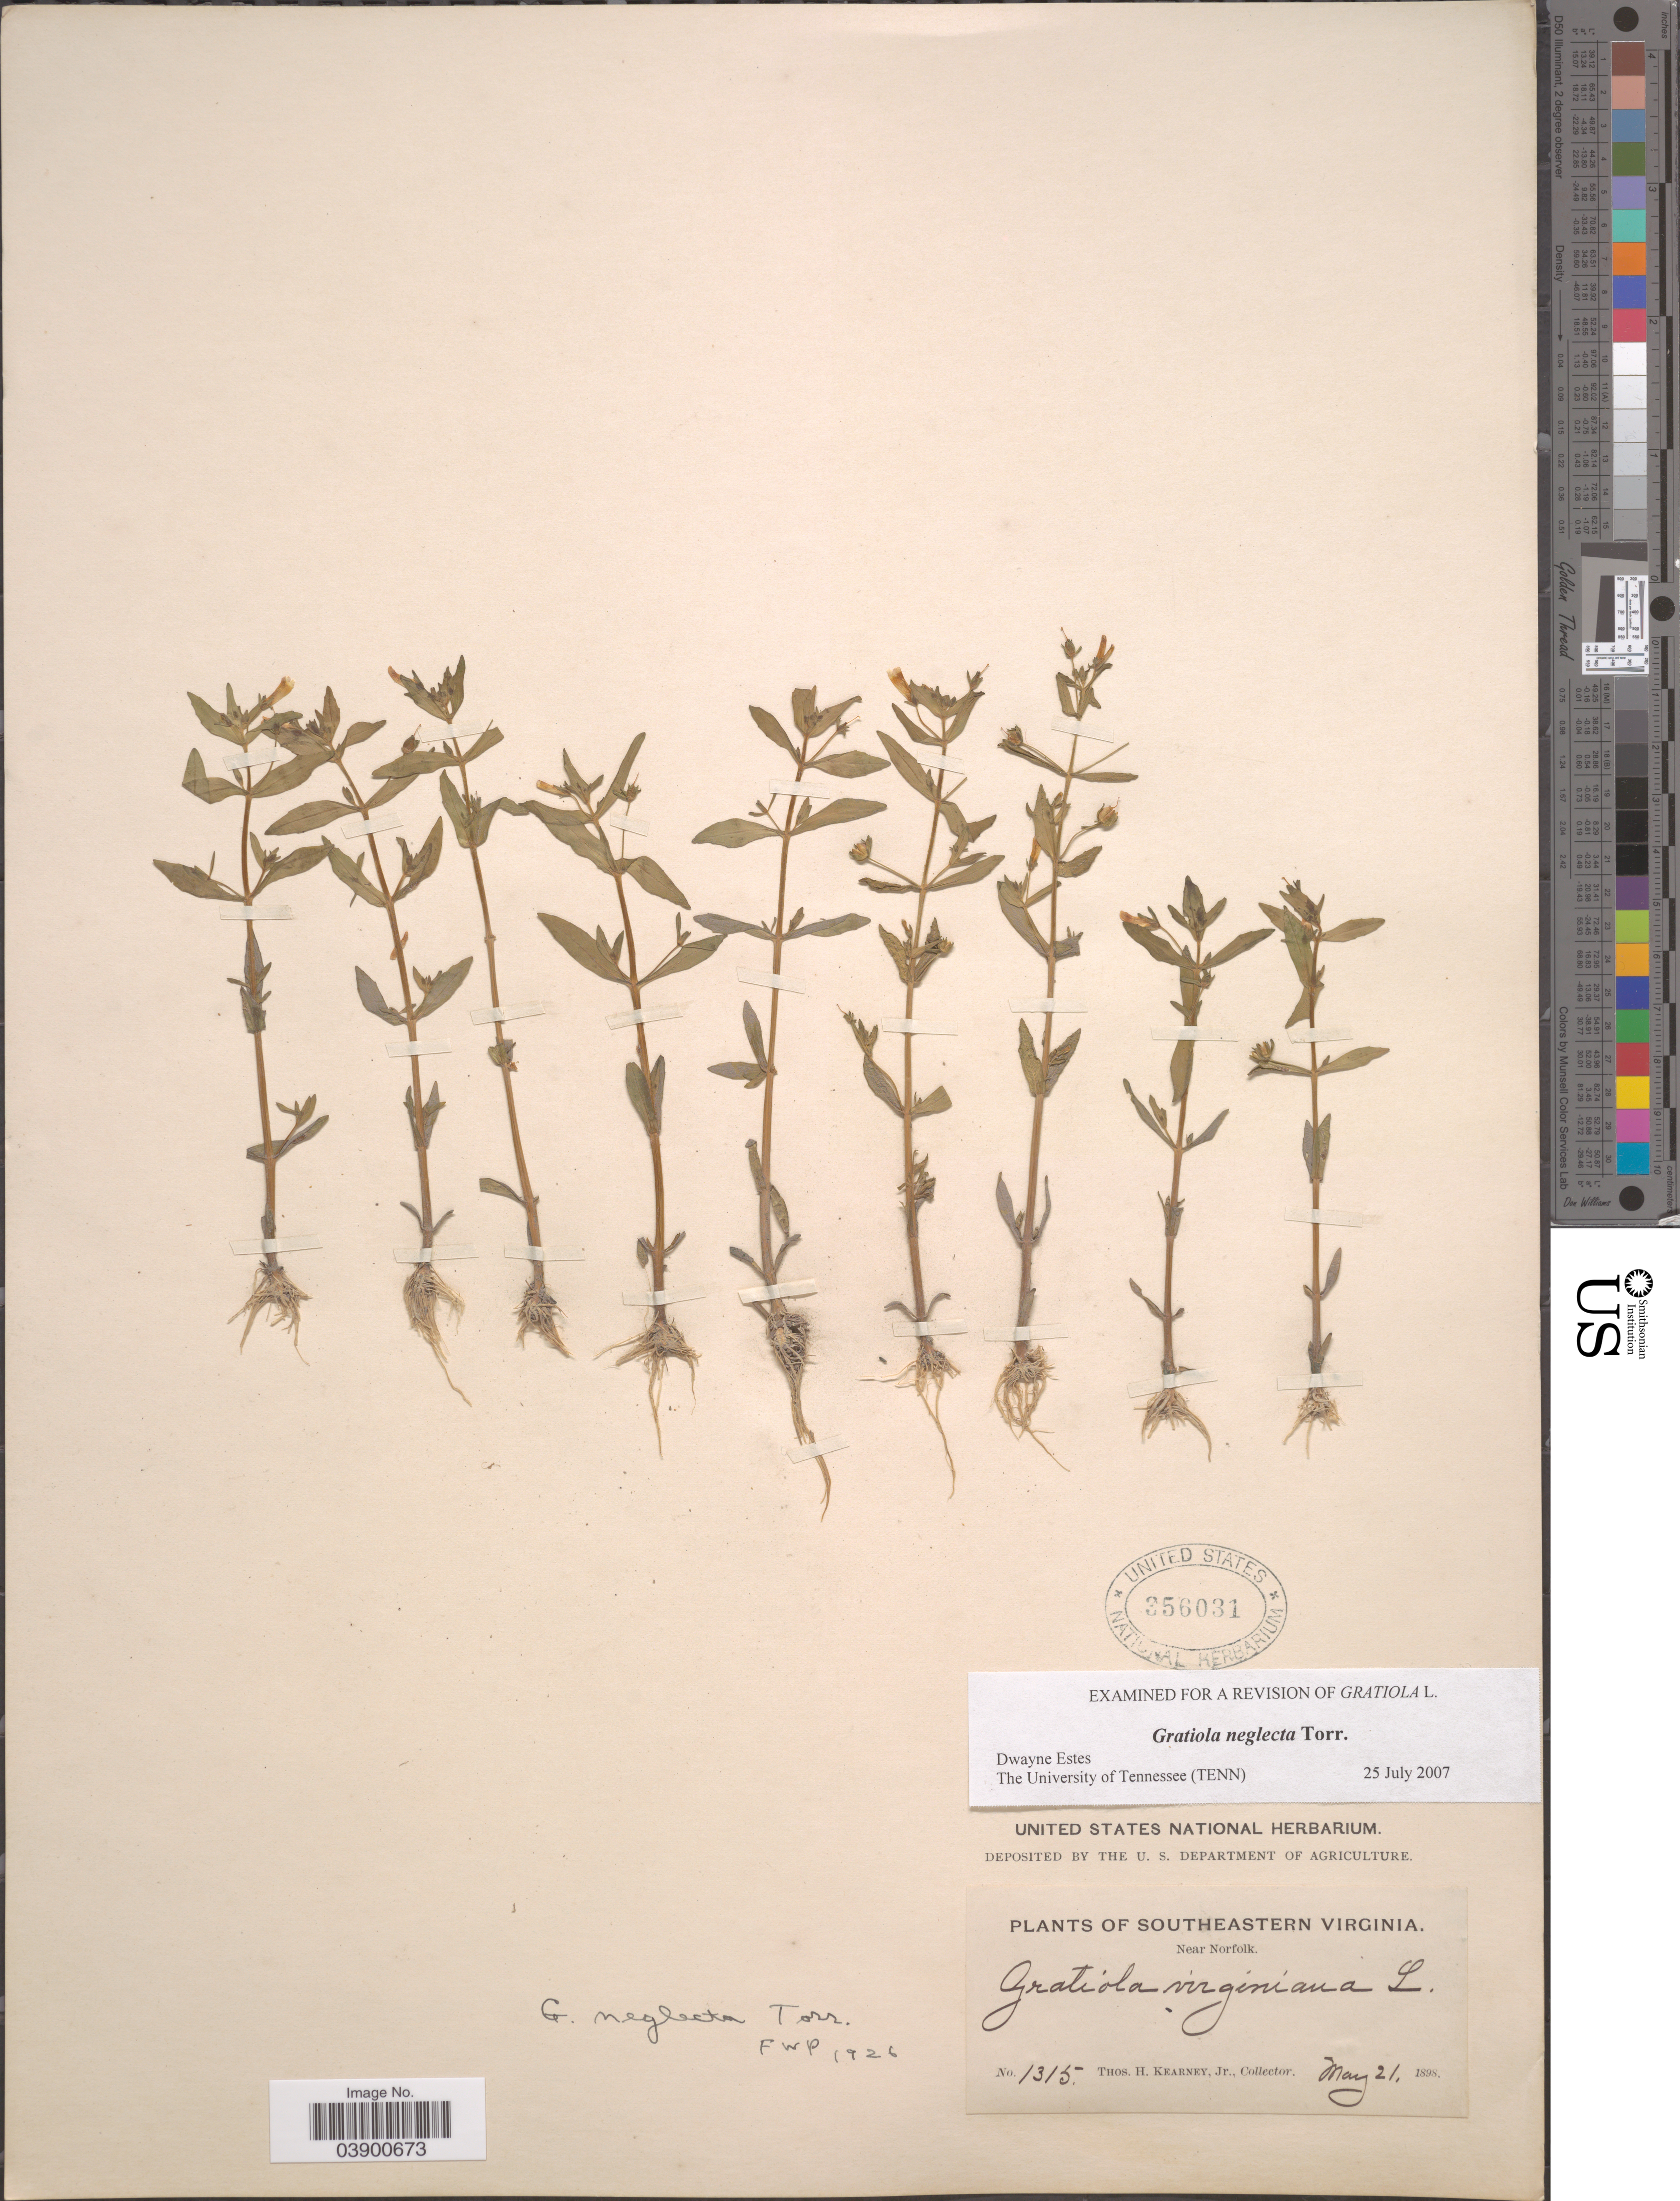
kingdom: Plantae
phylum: Tracheophyta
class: Magnoliopsida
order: Lamiales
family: Plantaginaceae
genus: Gratiola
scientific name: Gratiola neglecta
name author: Torr.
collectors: T. H. Kearney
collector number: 1315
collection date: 1898-05-21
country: United States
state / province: Virginia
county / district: City of Norfolk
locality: Southeastern Virginia. Near Norfolk.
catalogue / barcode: US 356031